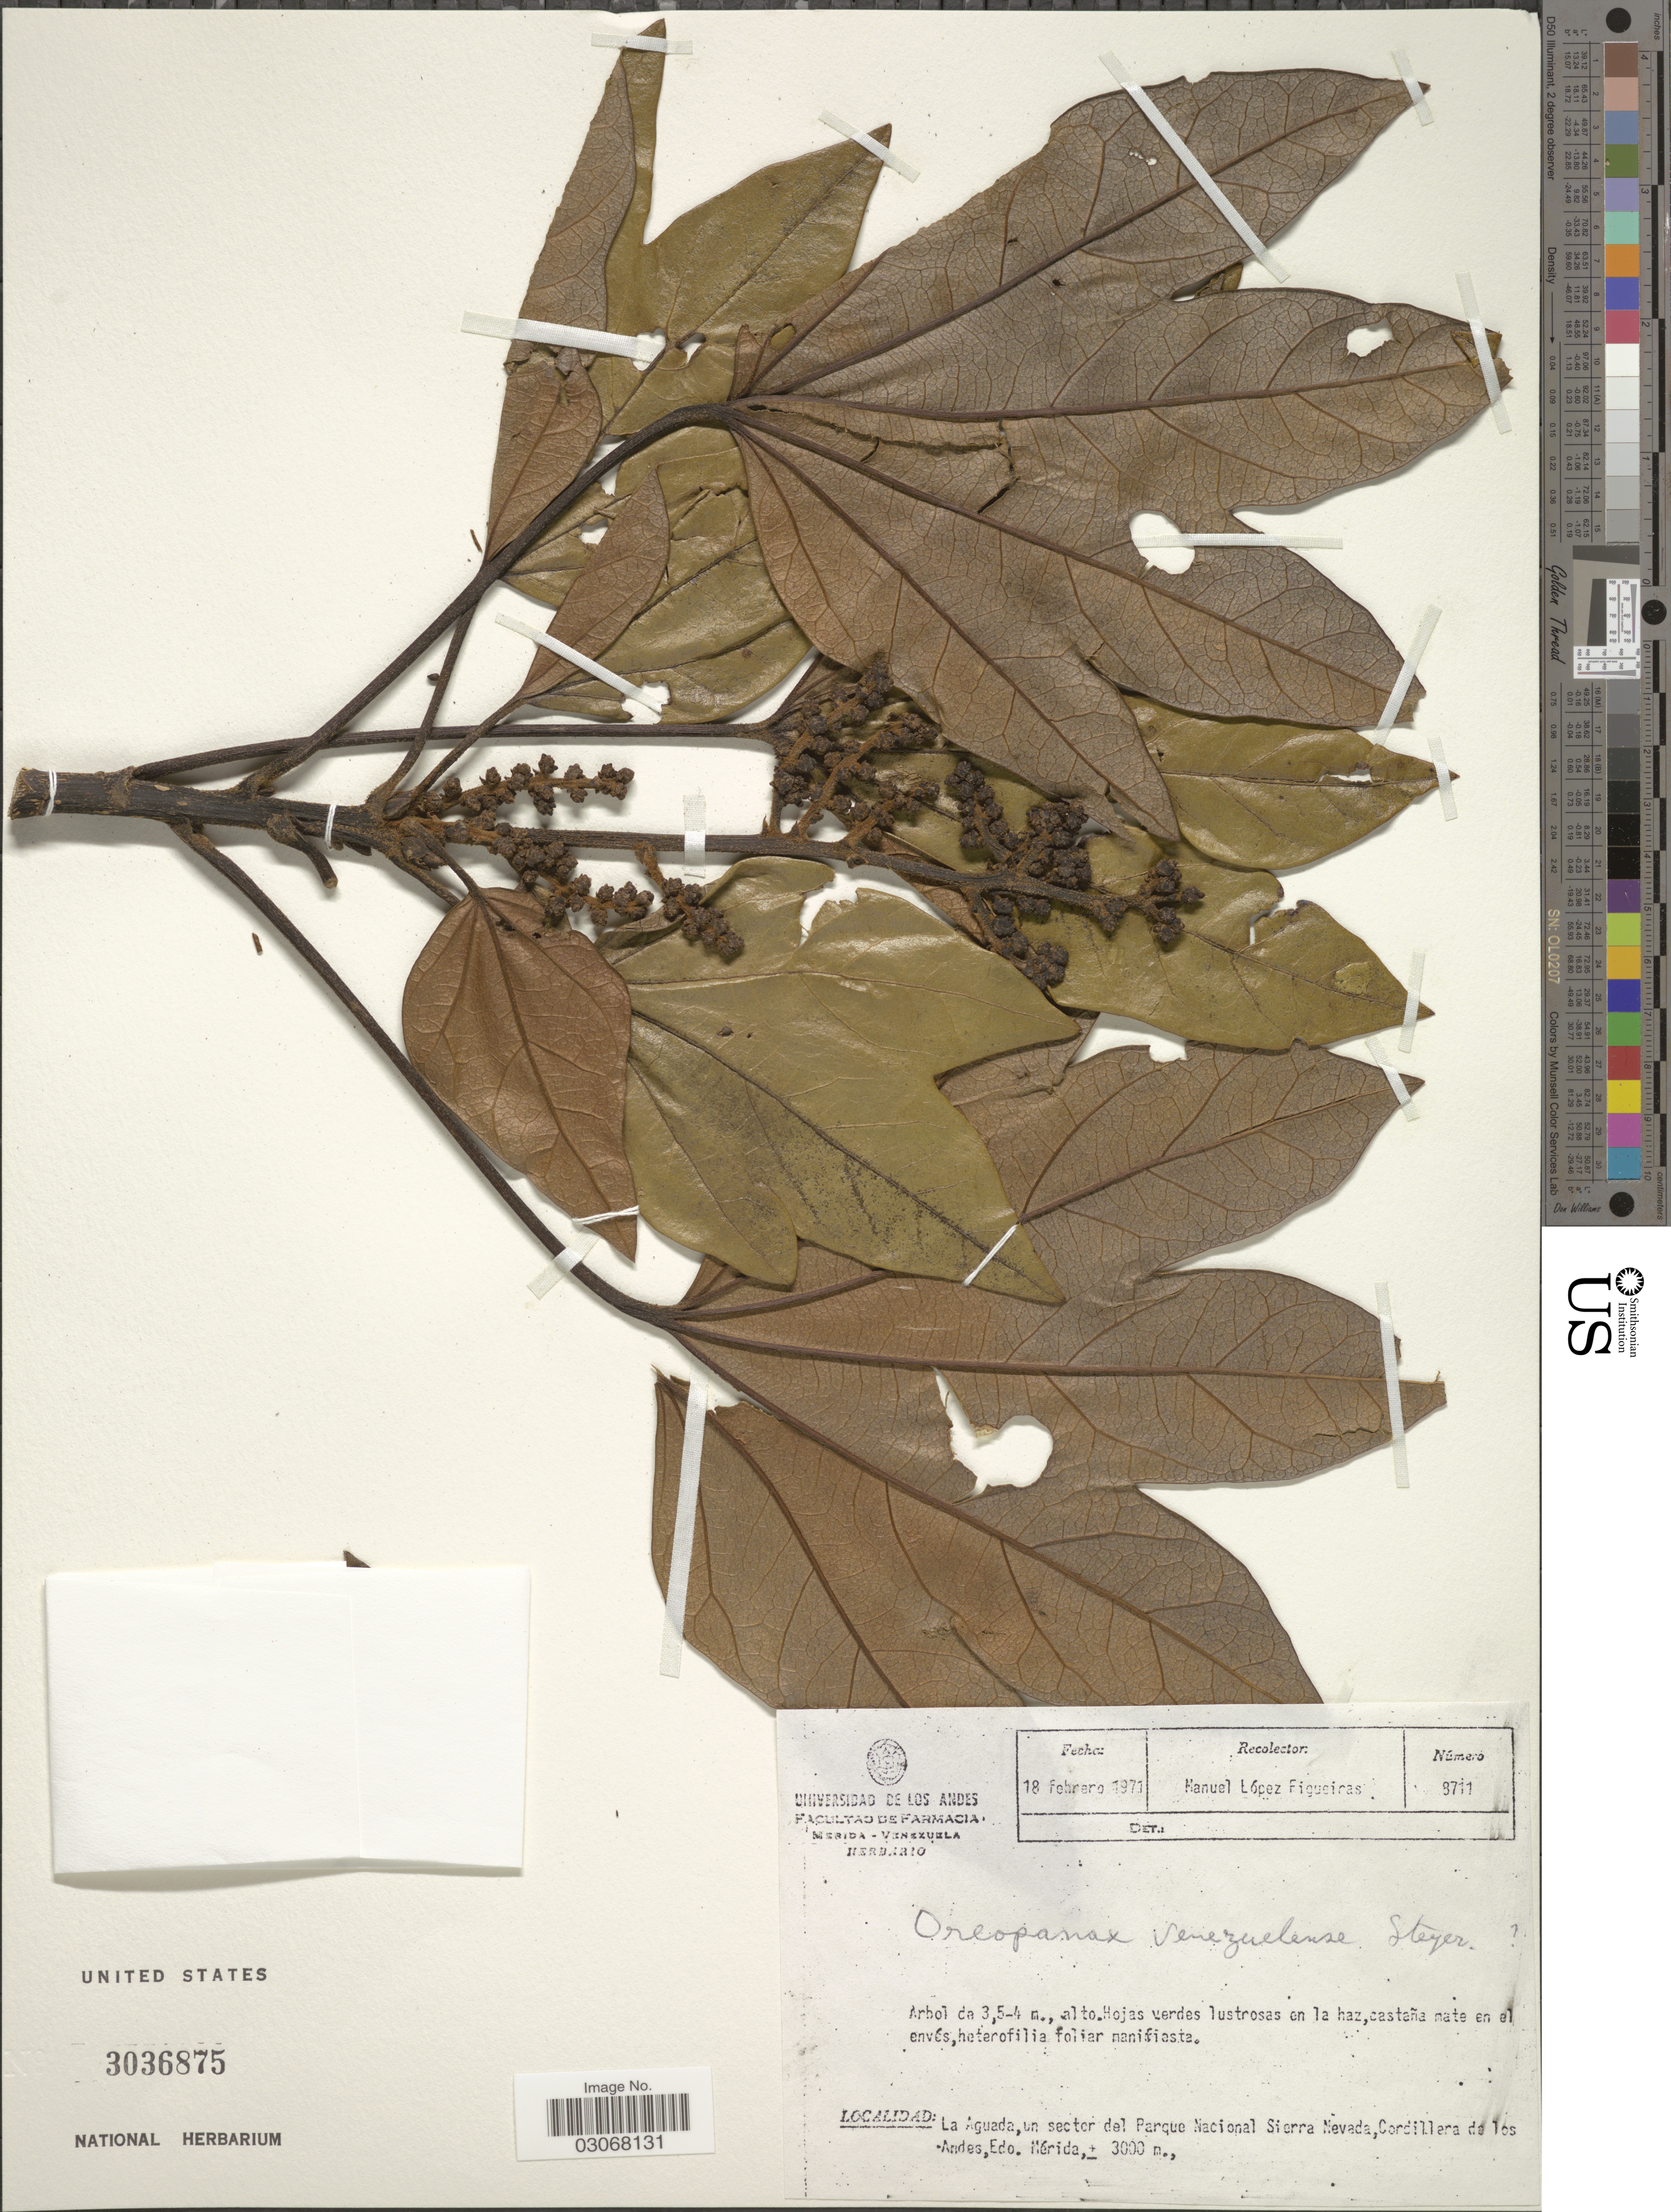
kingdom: Plantae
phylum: Tracheophyta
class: Magnoliopsida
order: Apiales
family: Araliaceae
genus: Oreopanax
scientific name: Oreopanax venezuelensis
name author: Steyerm.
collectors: M. López Figueiras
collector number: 8711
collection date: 1971-02-18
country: Venezuela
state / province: Mérida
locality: La Aguada, un sector del Parque Nacional Sierra Nevada, Cordillera de los Andes, Edo. Mérida.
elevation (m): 3000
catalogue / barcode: US 3036875